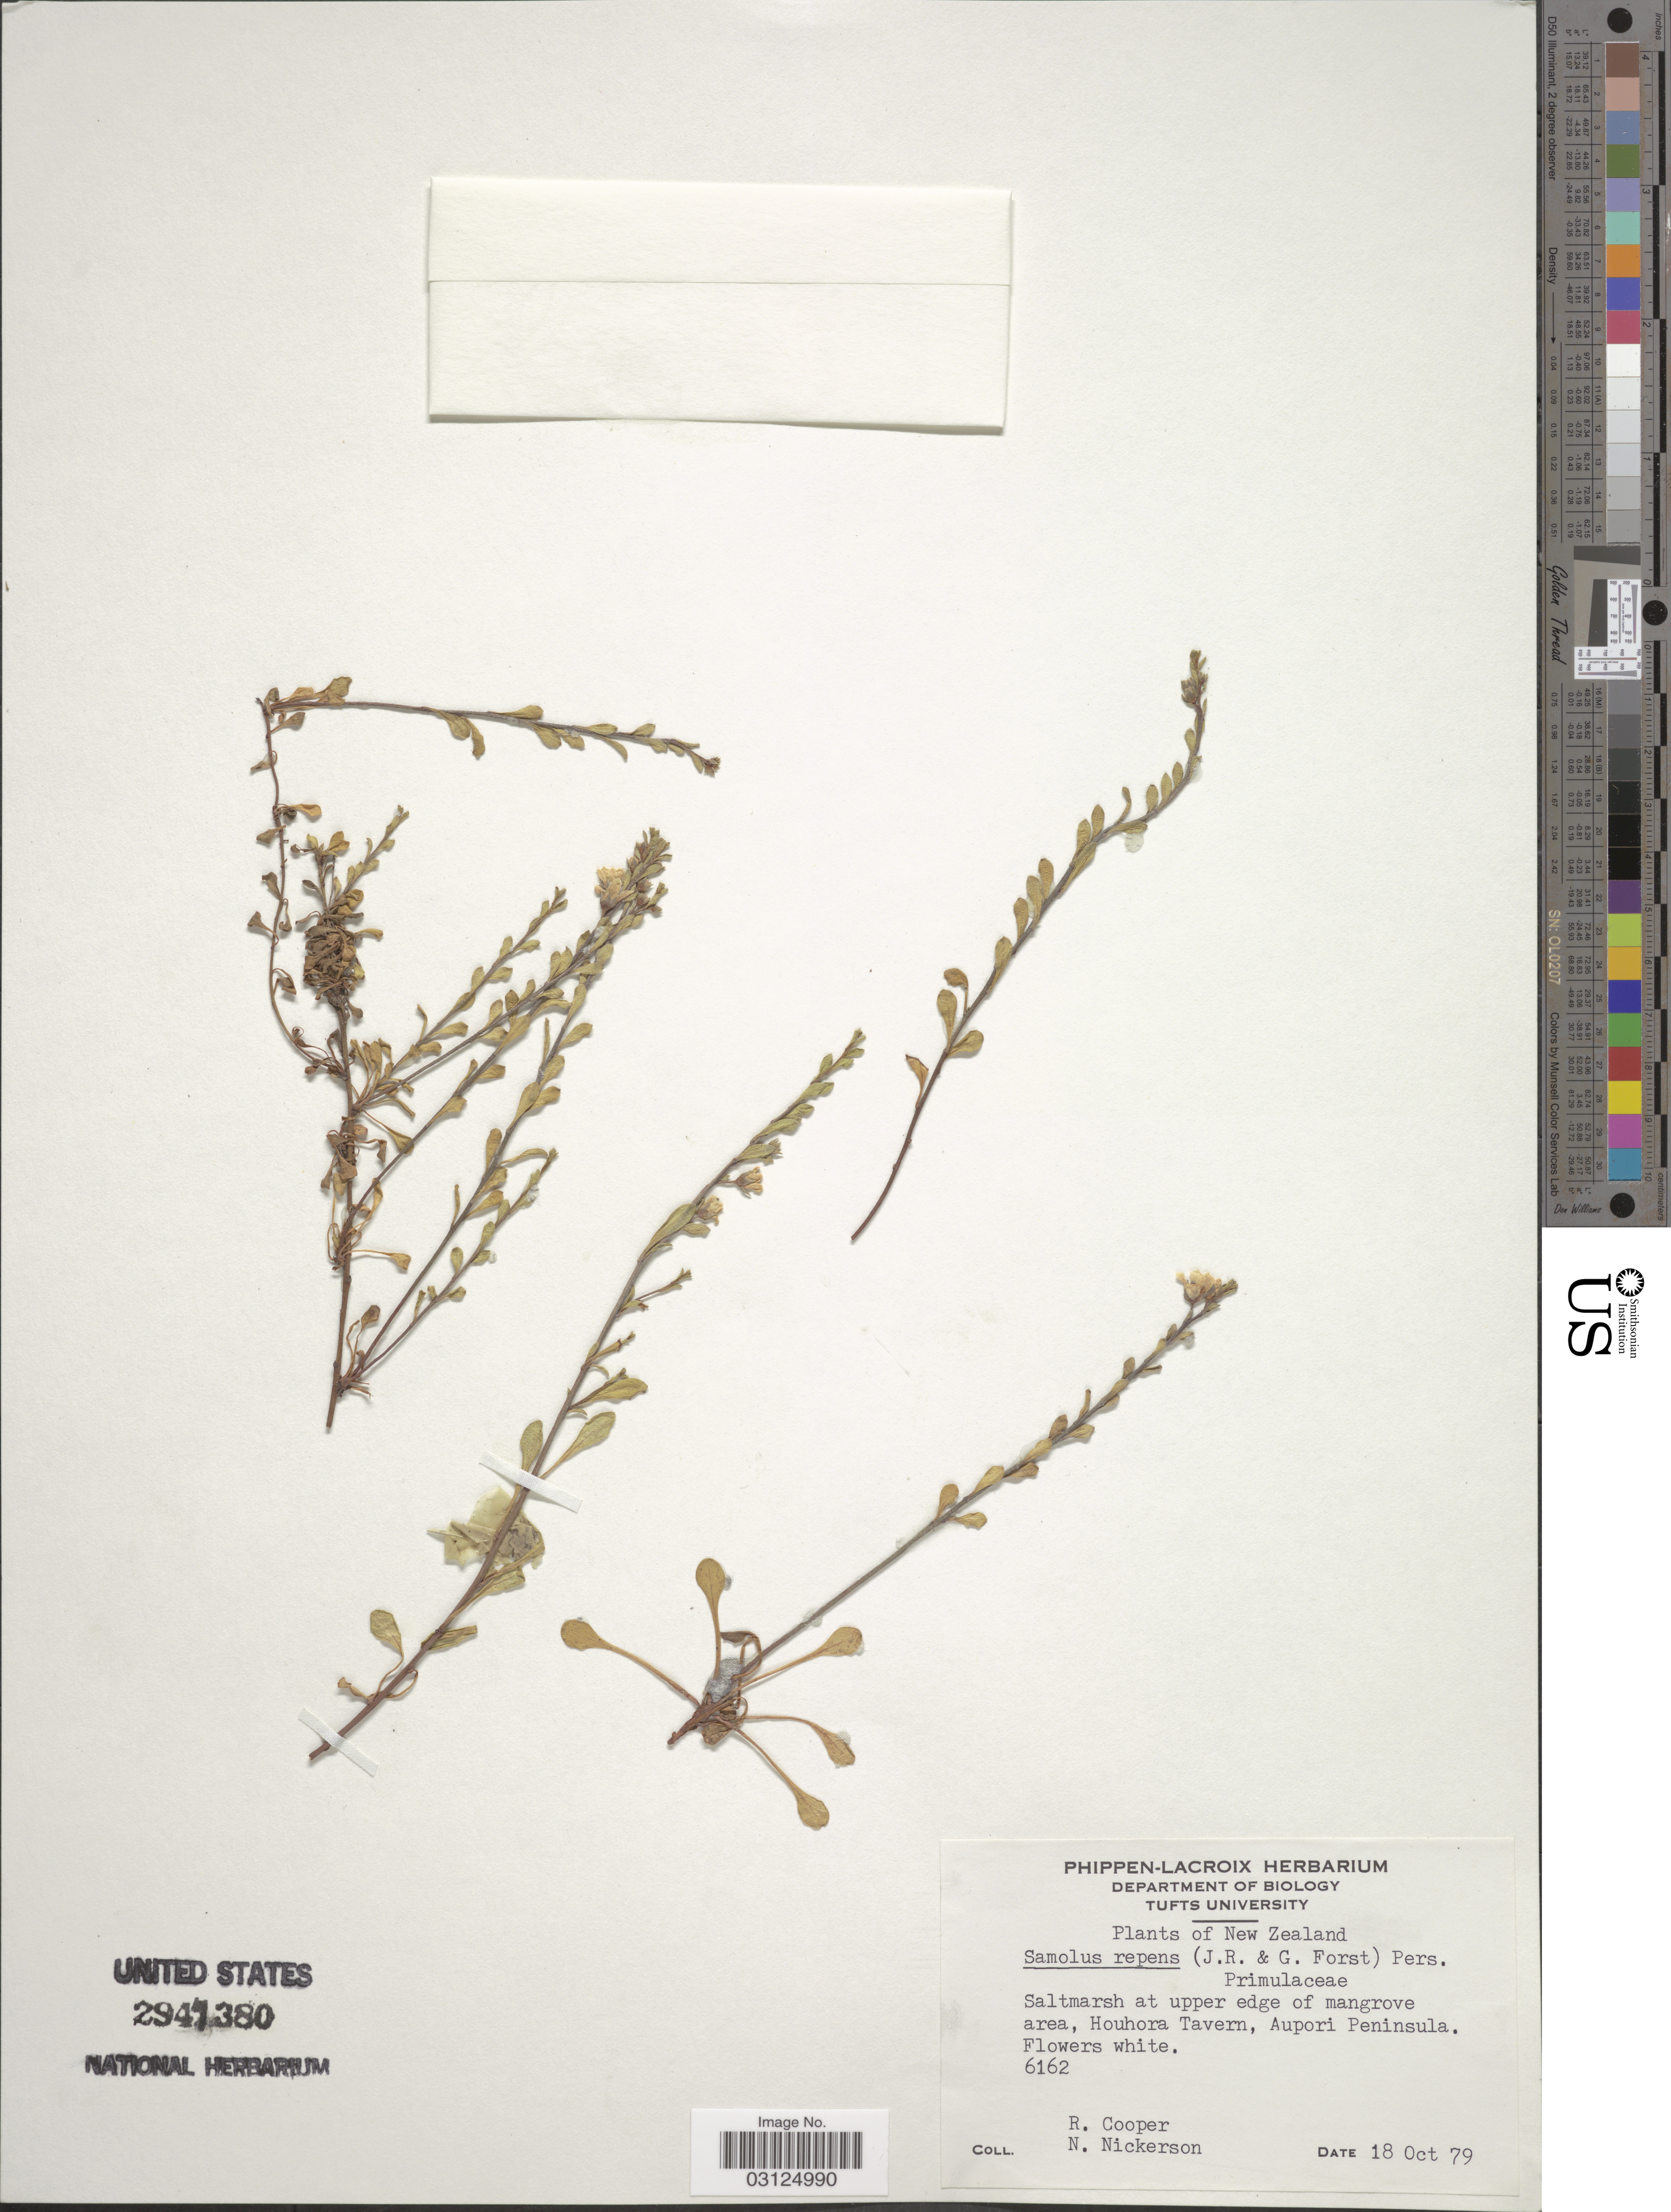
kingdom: Plantae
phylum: Tracheophyta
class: Magnoliopsida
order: Ericales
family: Primulaceae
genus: Samolus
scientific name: Samolus repens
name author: (J.R. Forst. & G. Forst.) Pers.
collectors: R. Cooper & N. Nickerson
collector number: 6162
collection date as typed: Transcribed d/m/y: 18/10/79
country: New Zealand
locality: Houhora Tavern, Aupori Peninsula.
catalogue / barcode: US 2947380